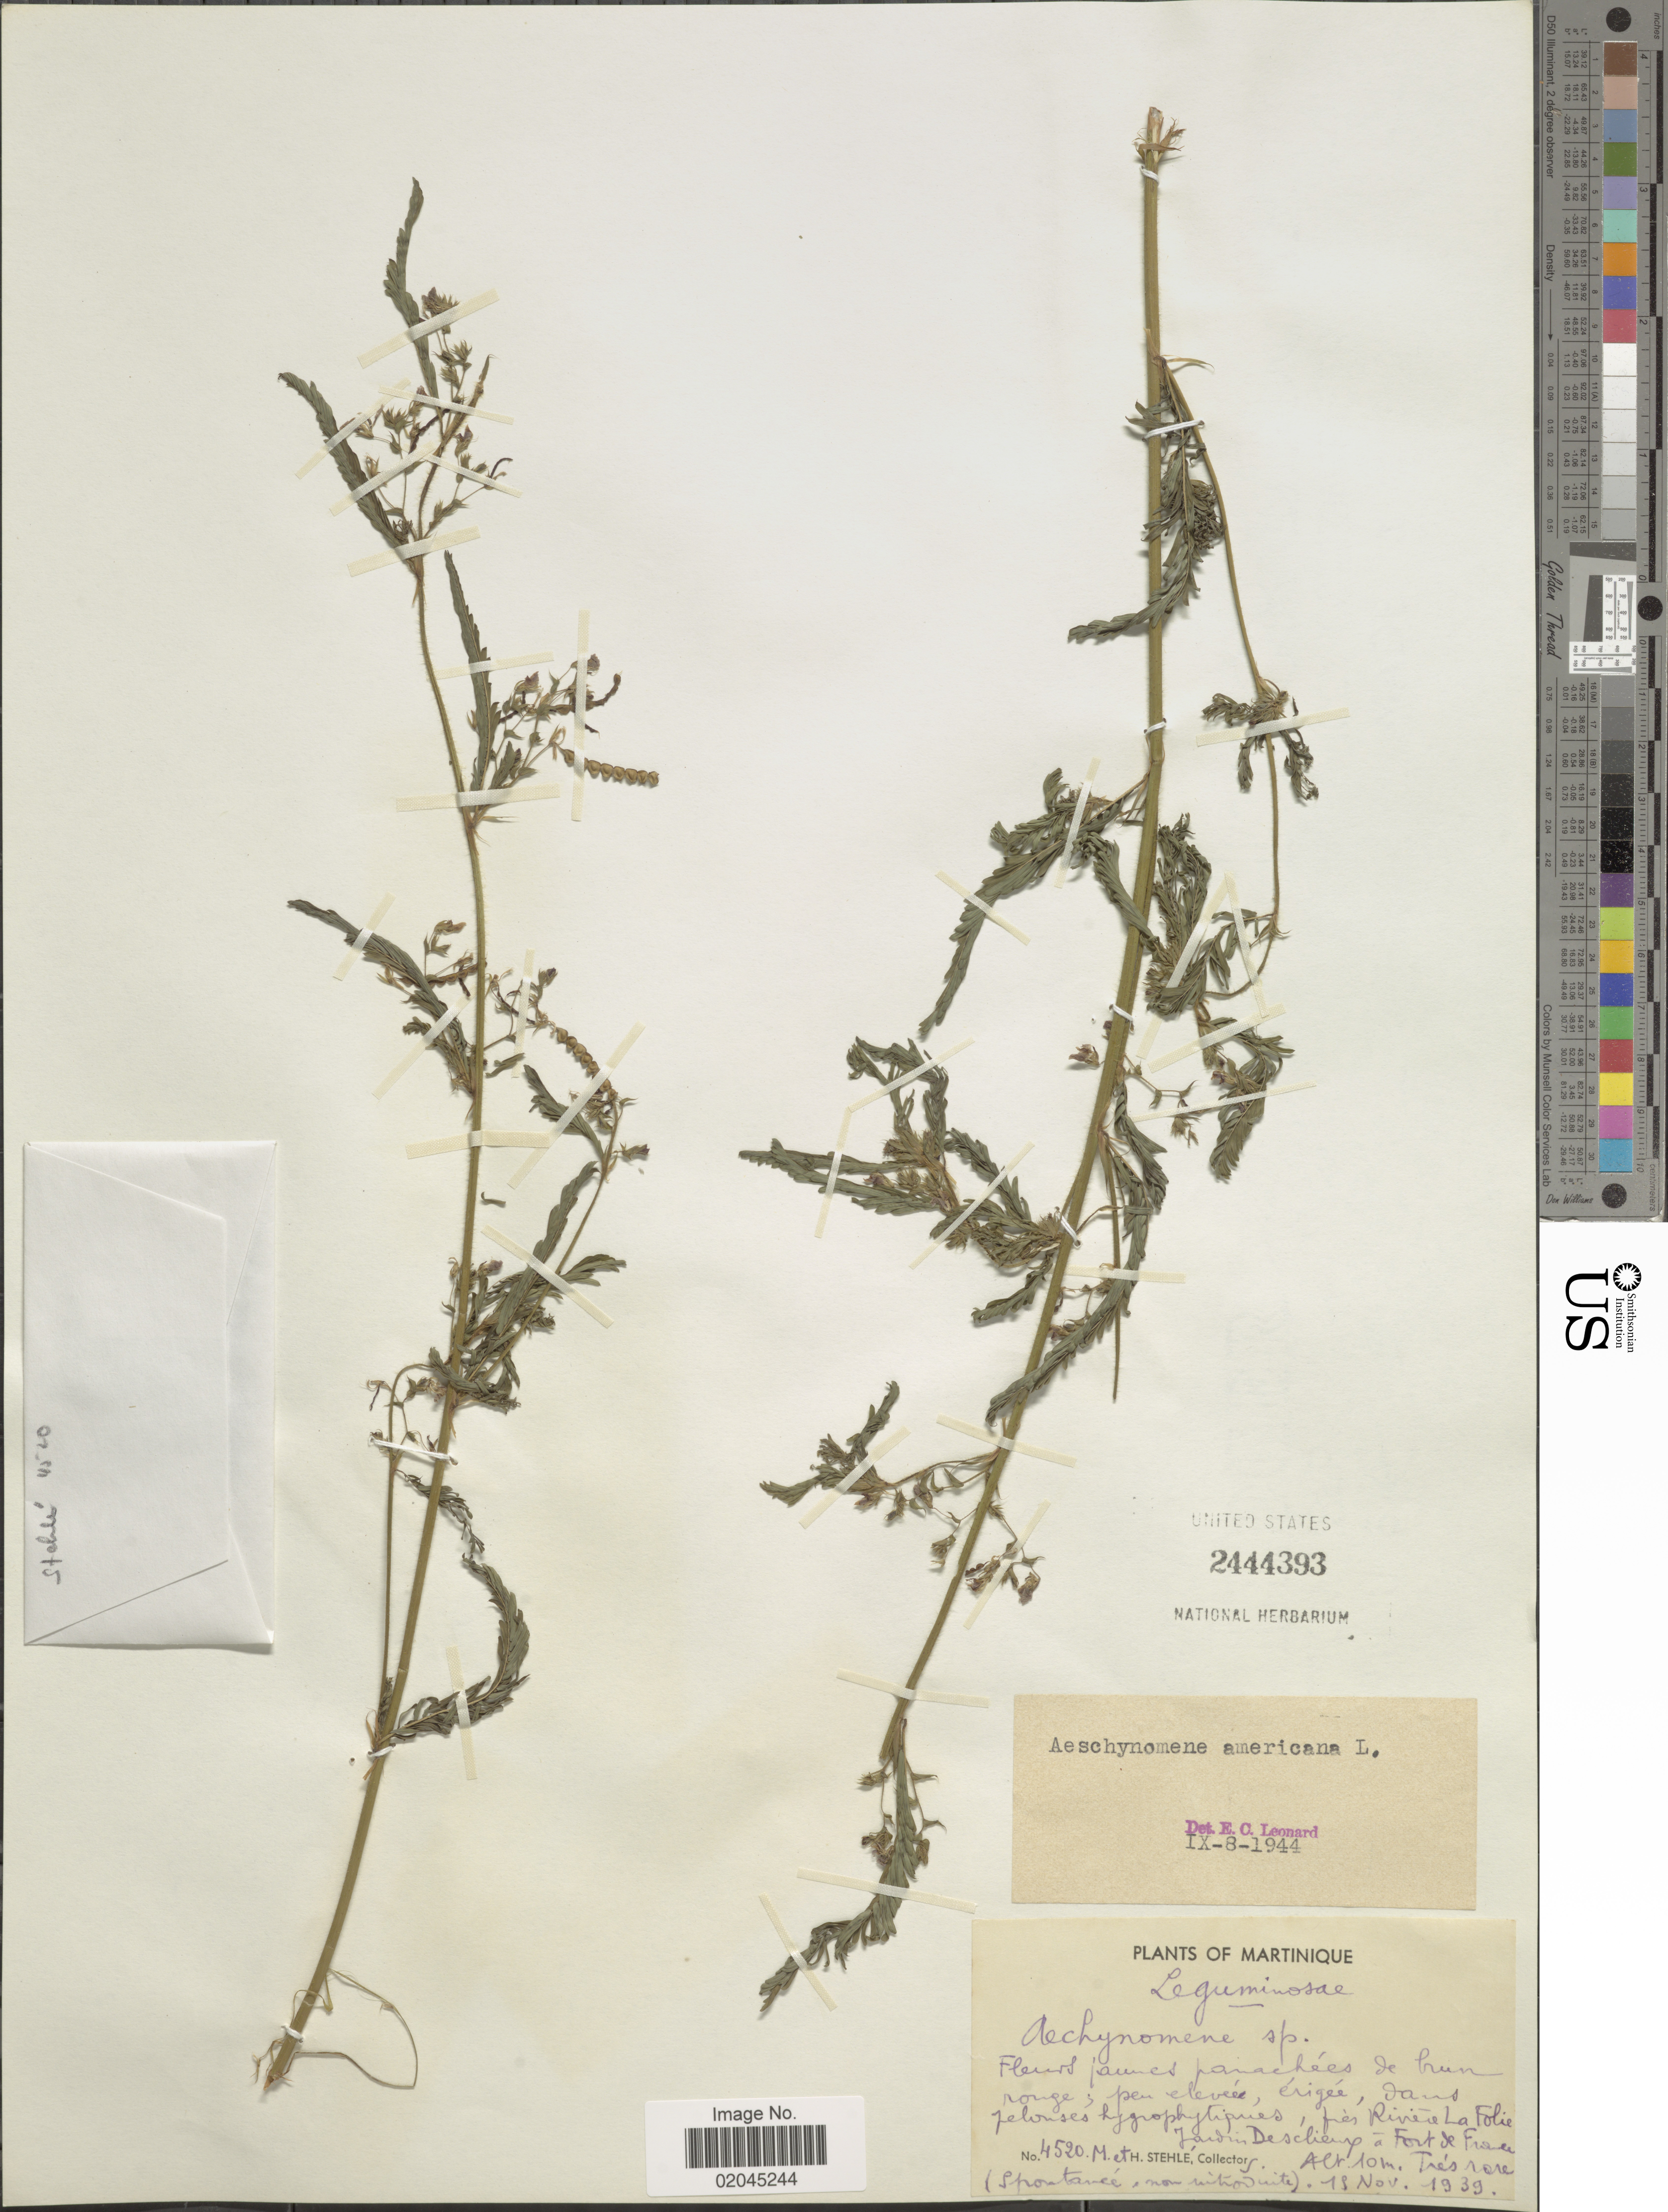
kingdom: Plantae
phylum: Tracheophyta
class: Magnoliopsida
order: Fabales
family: Fabaceae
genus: Aeschynomene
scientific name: Aeschynomene americana var. americana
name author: L.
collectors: M. Stehlé & H. Stehlé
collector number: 4520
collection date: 1939-11-18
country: Martinique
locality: Prés Riviére La Folie Jardin Desclieux á Fort de France.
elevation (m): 10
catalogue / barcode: US 2444393